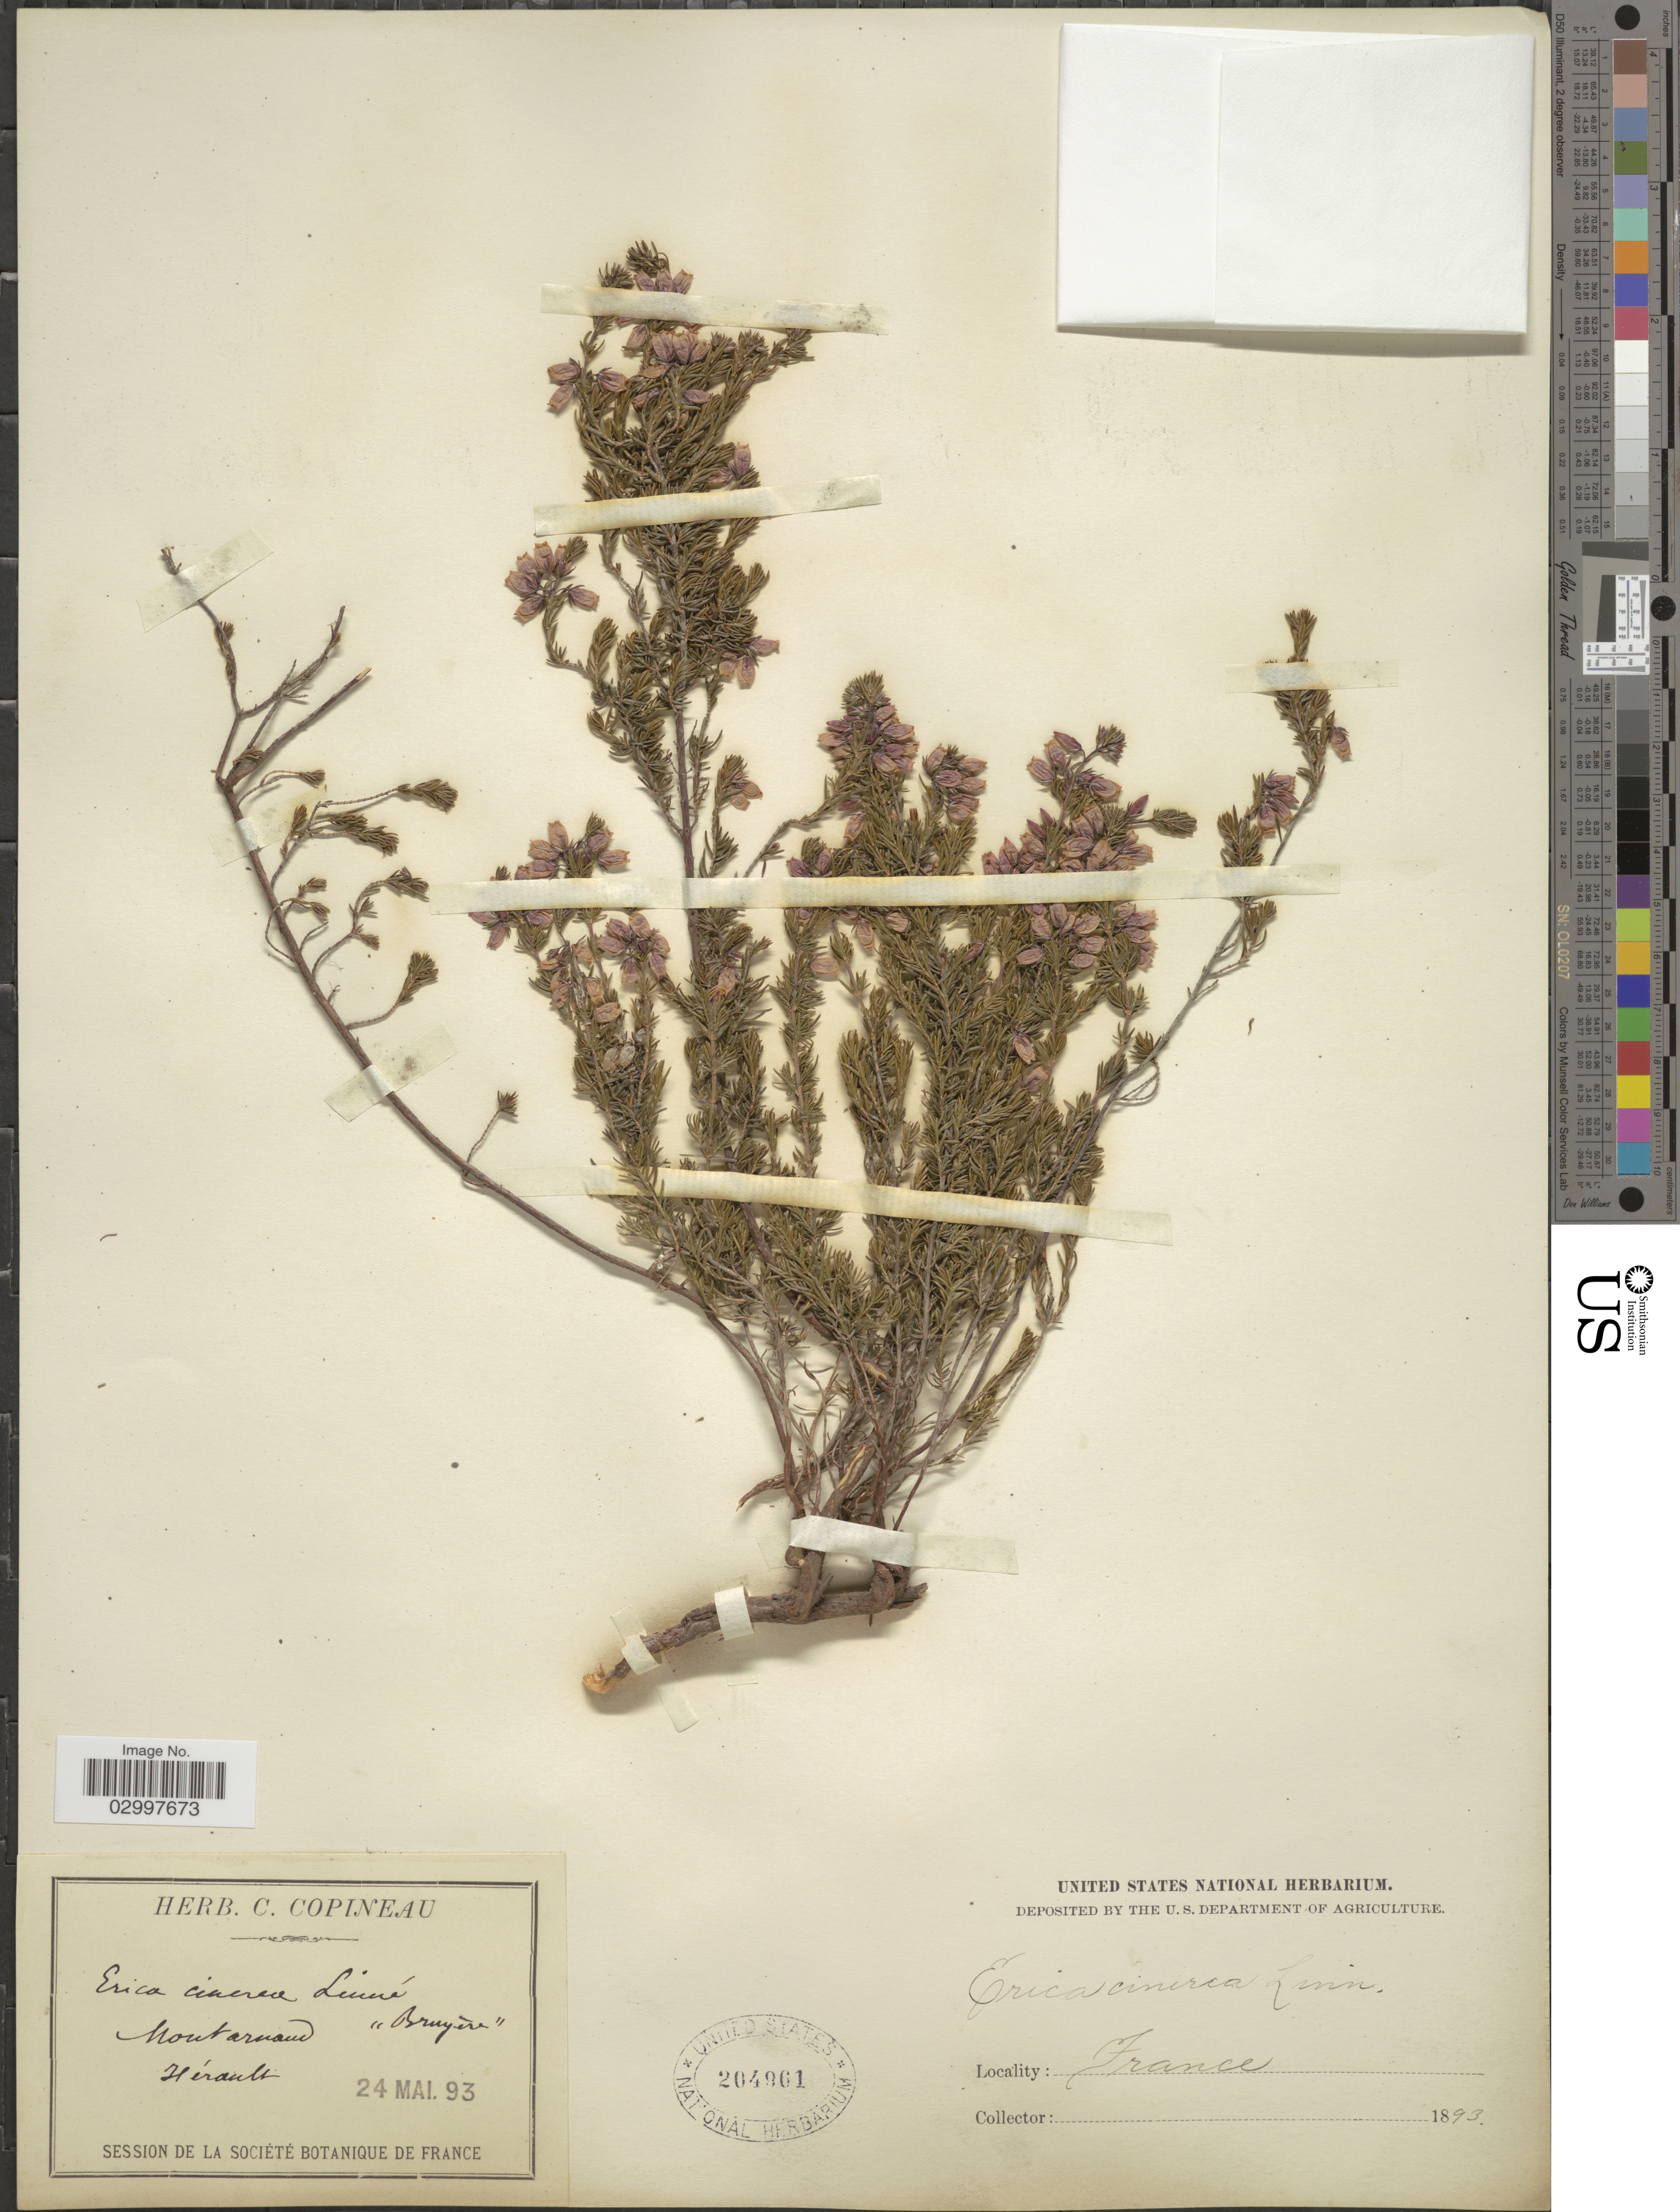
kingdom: Plantae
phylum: Tracheophyta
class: Magnoliopsida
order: Ericales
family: Ericaceae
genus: Erica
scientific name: Erica cinerea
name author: L.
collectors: ex herb. C. Copineau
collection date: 1893-05-24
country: France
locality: Montarnaud Hérault.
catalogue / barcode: US 204961